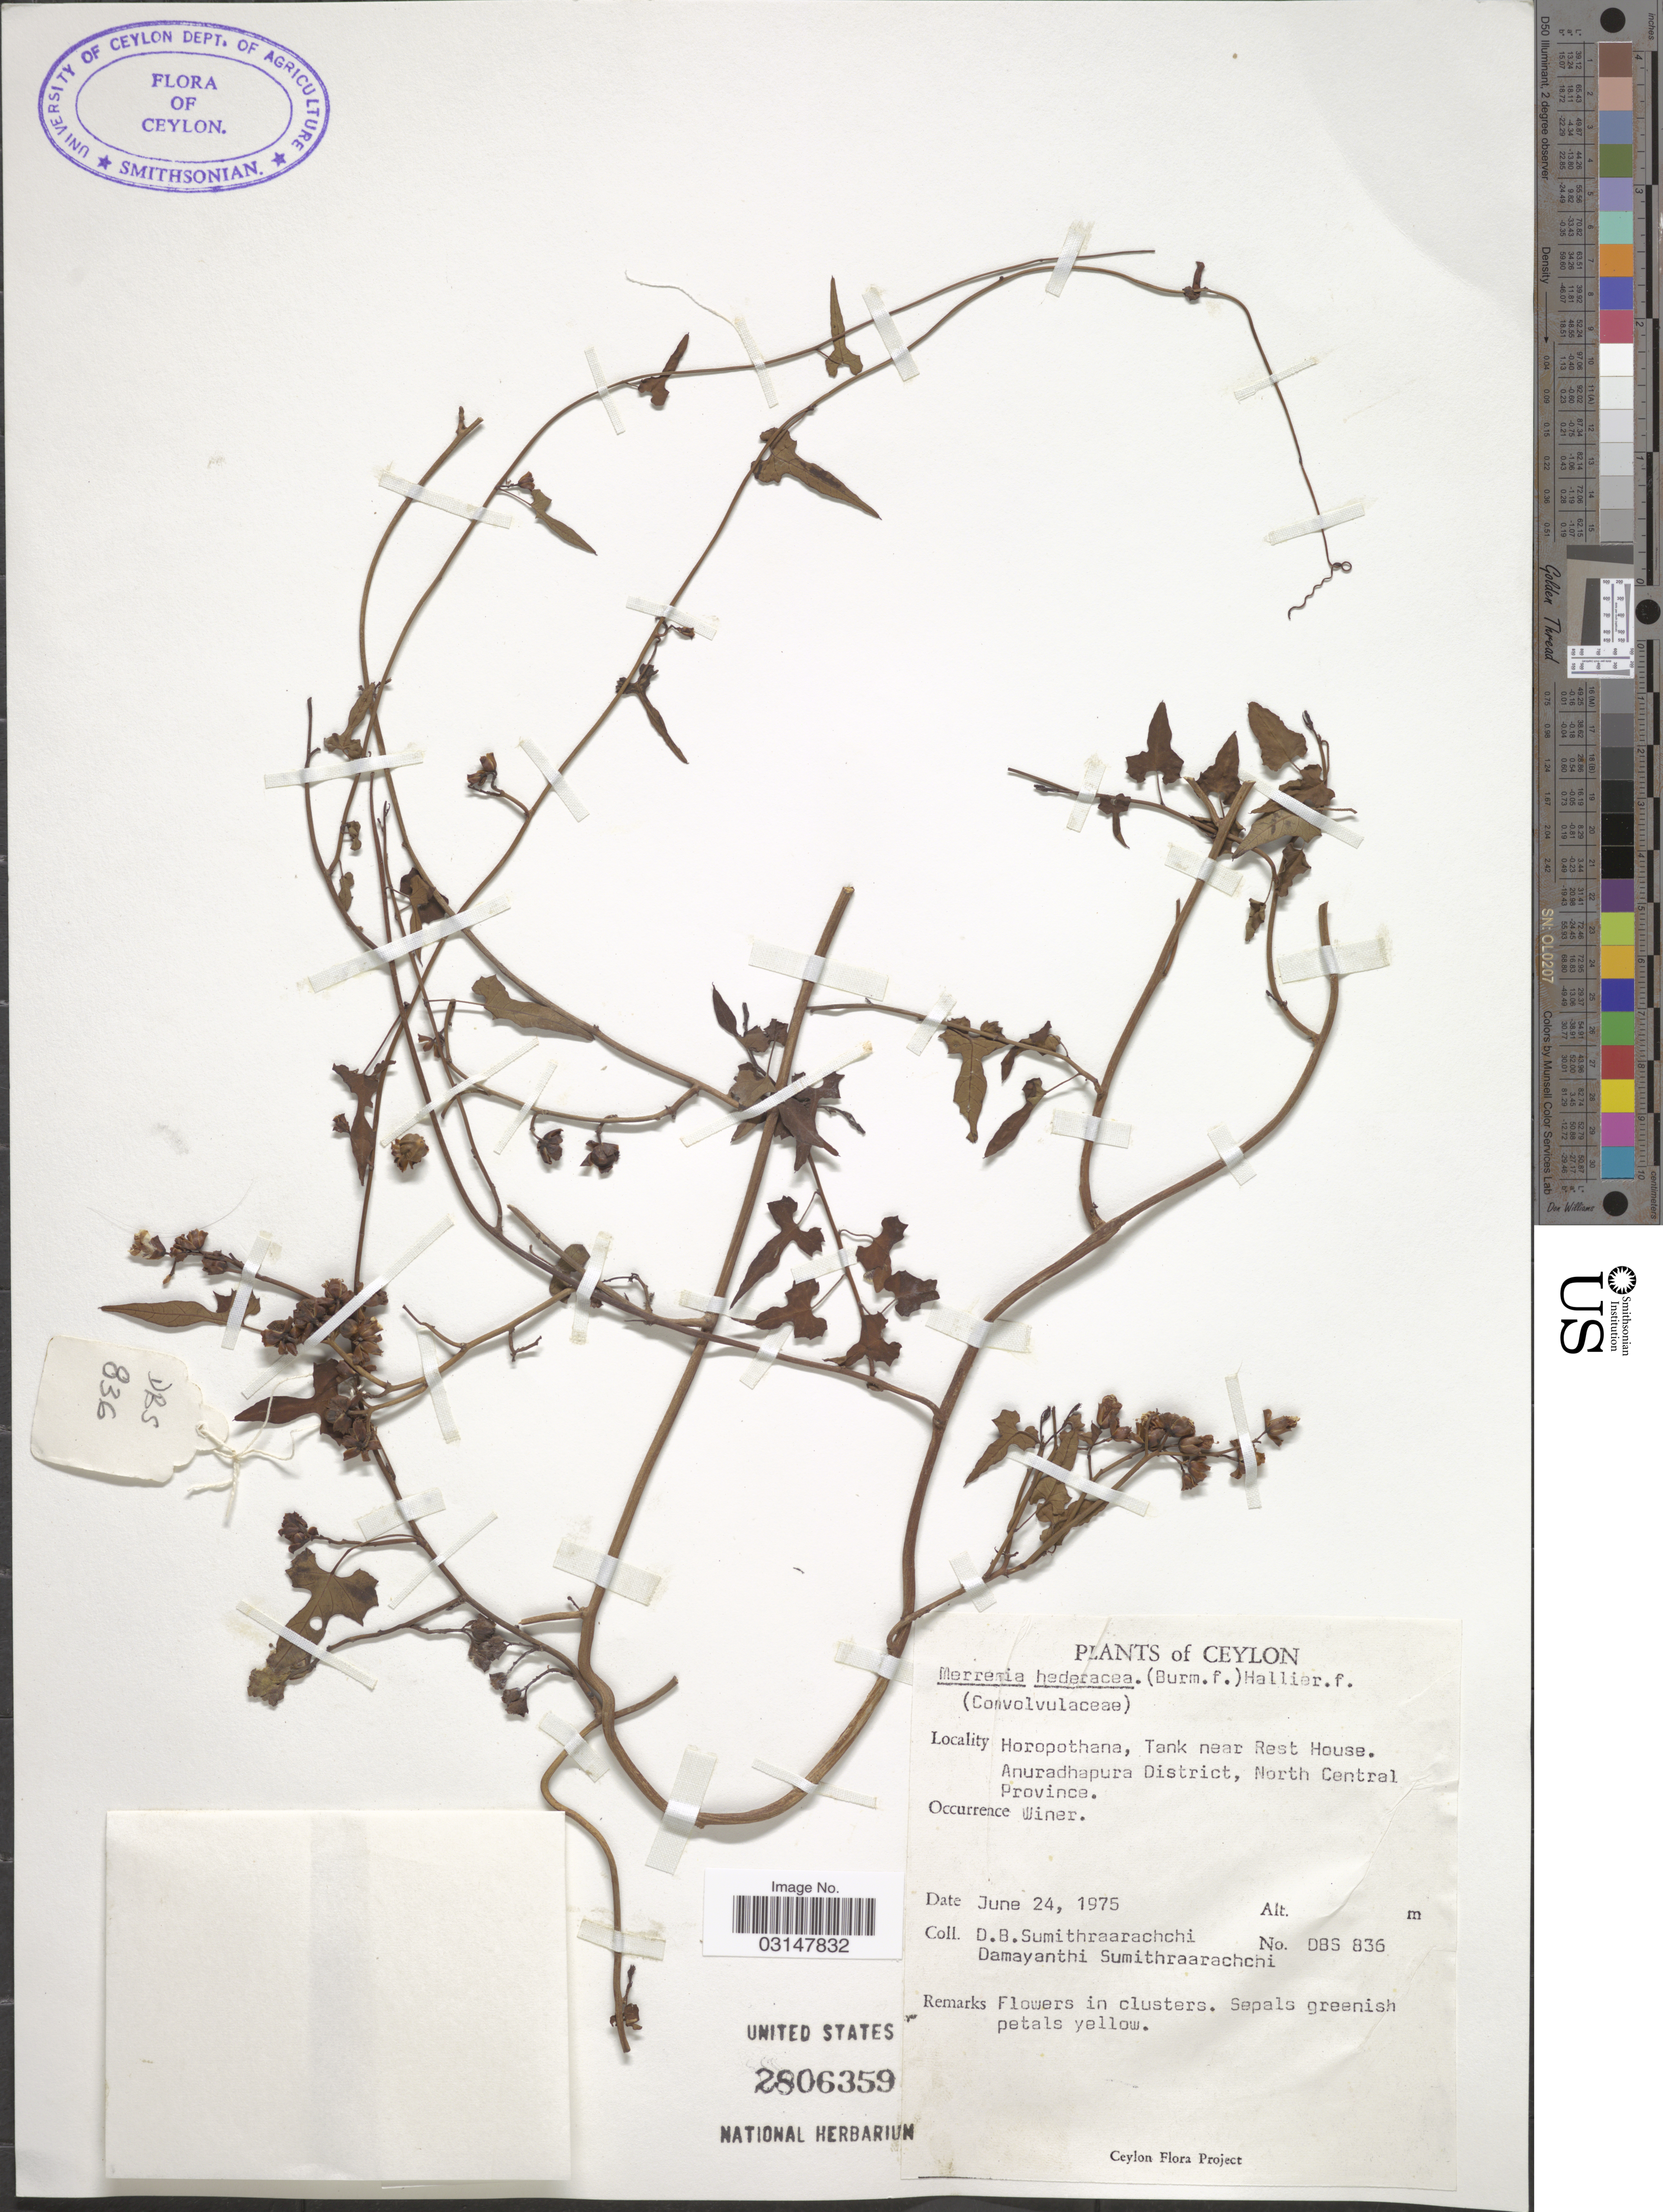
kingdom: Plantae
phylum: Tracheophyta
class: Magnoliopsida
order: Solanales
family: Convolvulaceae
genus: Merremia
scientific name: Merremia hederacea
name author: (Burm. f.) Hallier f.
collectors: D. B. Sumithraarachchi & D. Sumithraarachchi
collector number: DBS836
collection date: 1975-06-24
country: Sri Lanka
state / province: North Central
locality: Ceylon. Horopothana, Tank near Rest House. Anuradhapura District.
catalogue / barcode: US 2806359